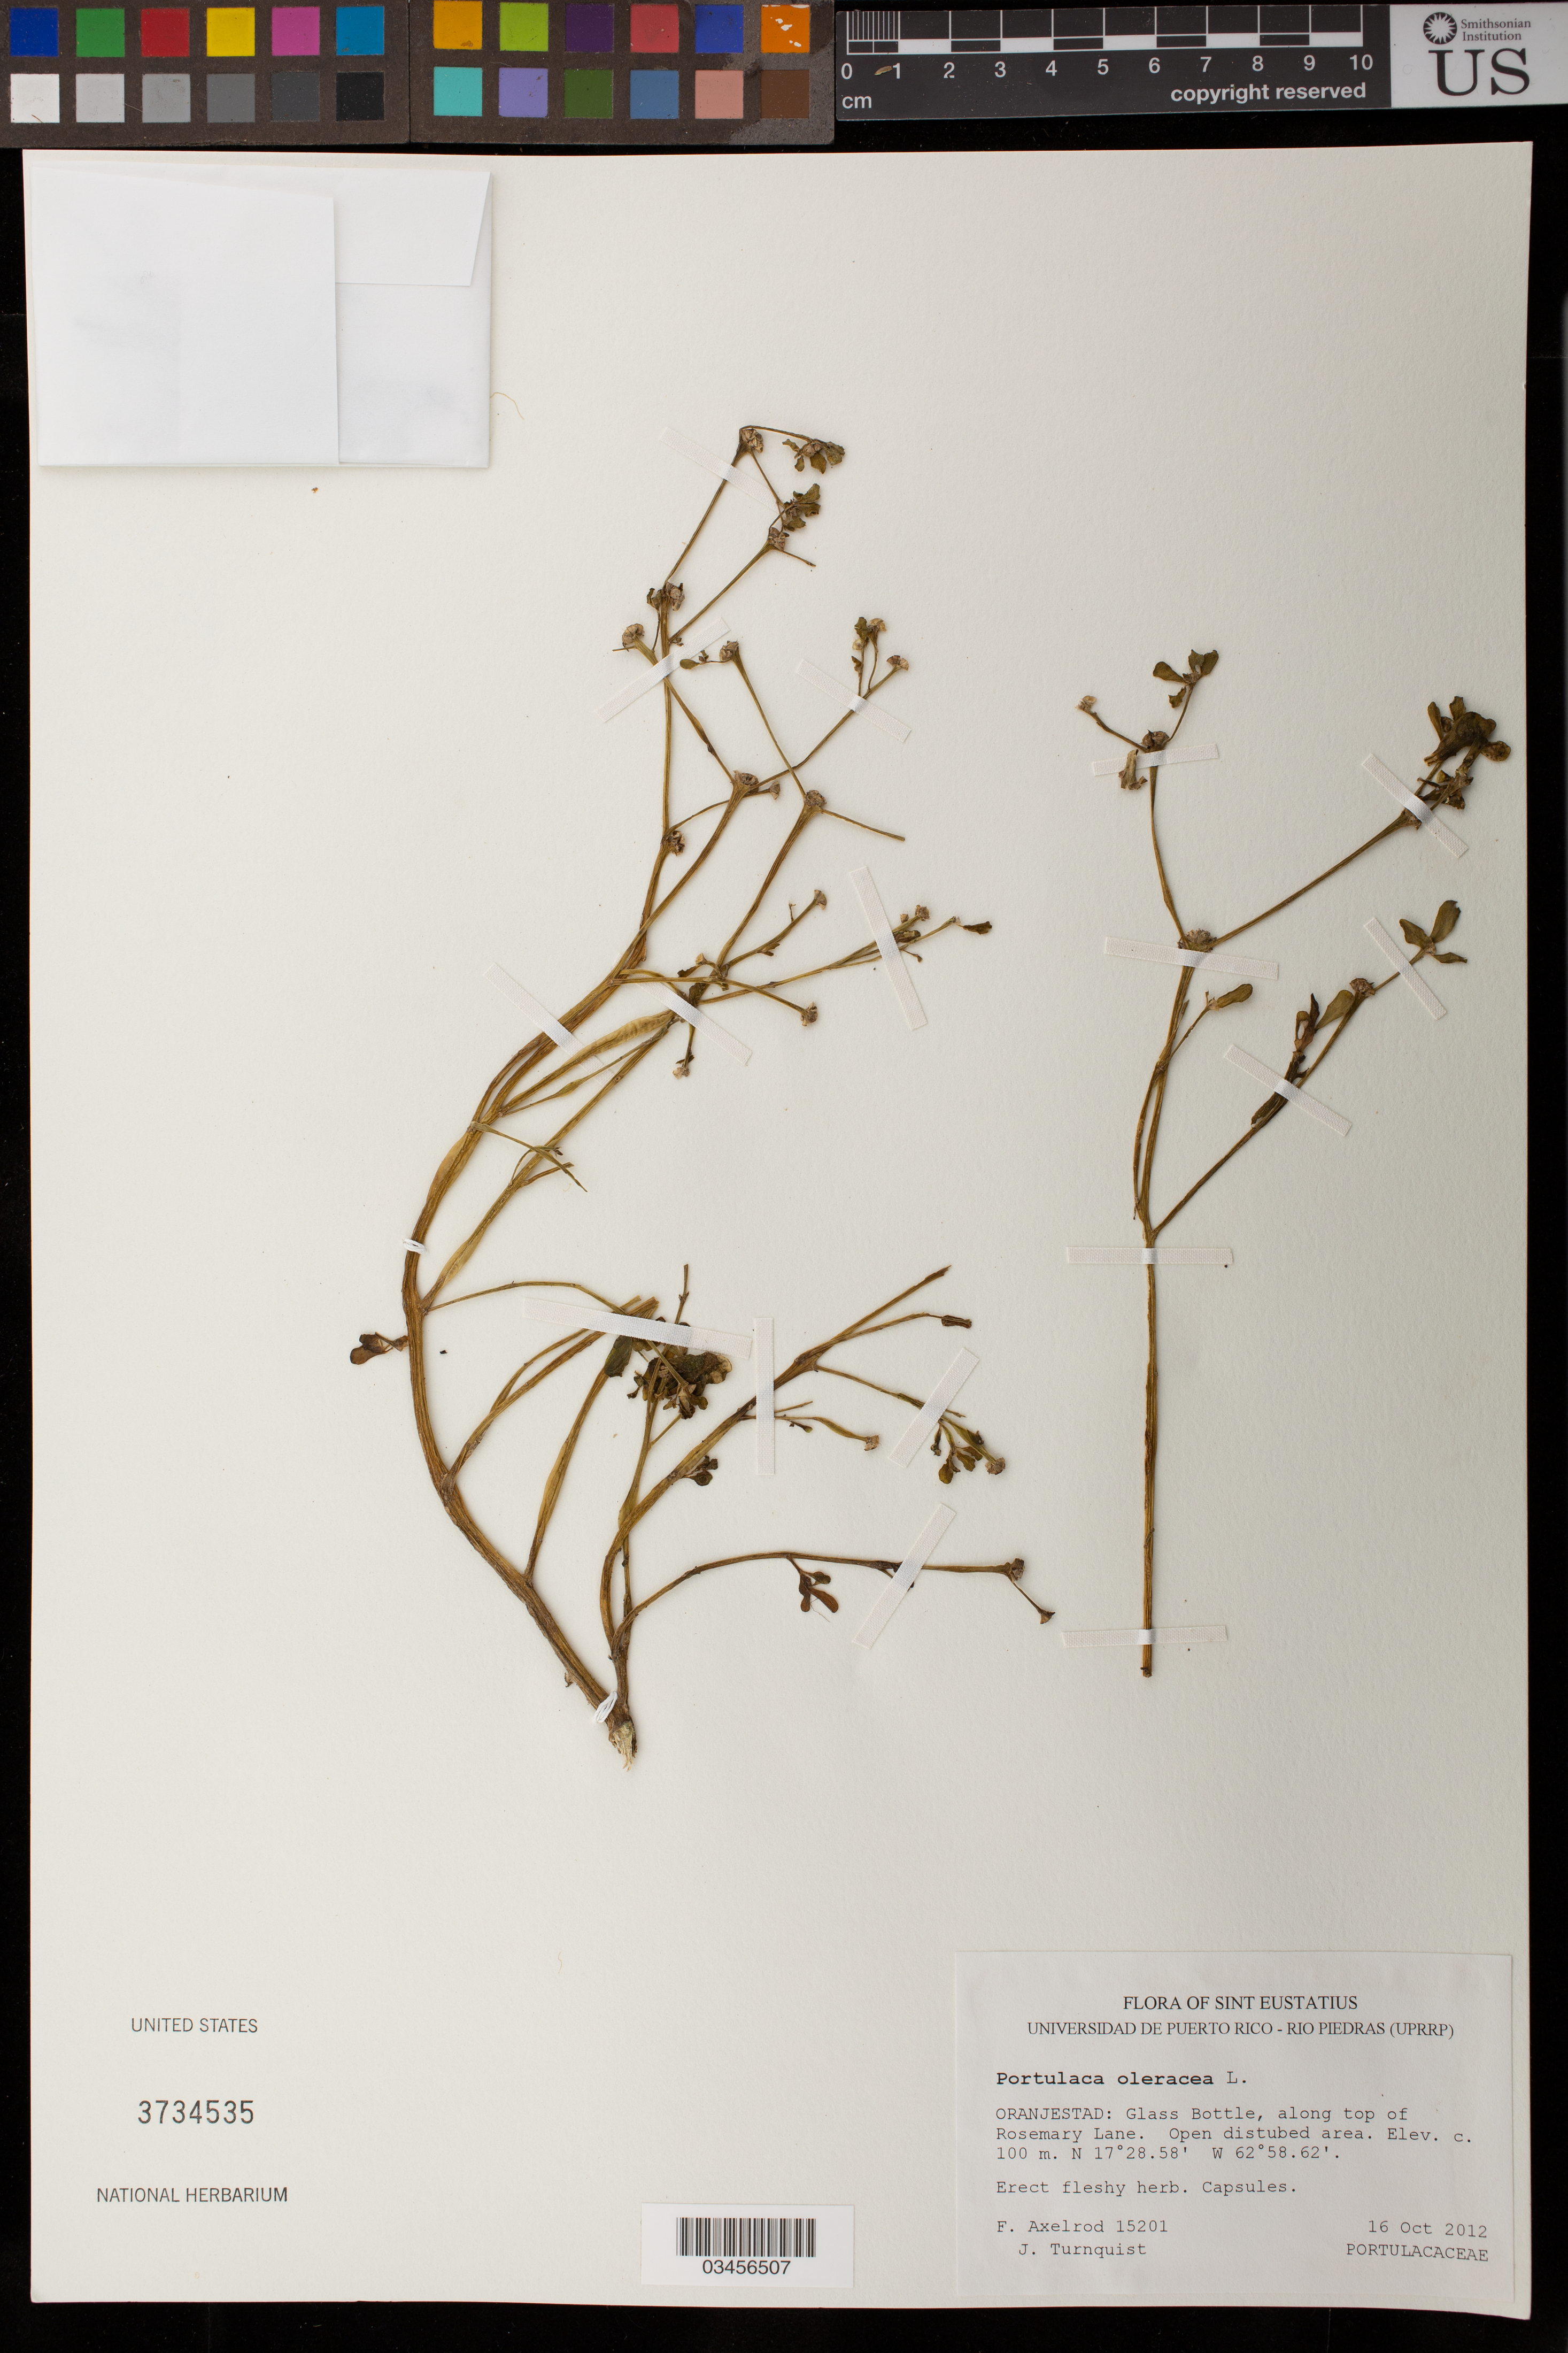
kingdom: Plantae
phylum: Tracheophyta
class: Magnoliopsida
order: Gentianales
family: Apocynaceae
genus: Oxypetalum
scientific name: Oxypetalum dombeyanum Decne.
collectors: M. Bang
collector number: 1395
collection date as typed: Apr 1892 to -- Jun 1892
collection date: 1892-04/1892-06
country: Bolivia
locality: Guanai, Tipuani.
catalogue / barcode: US 50625